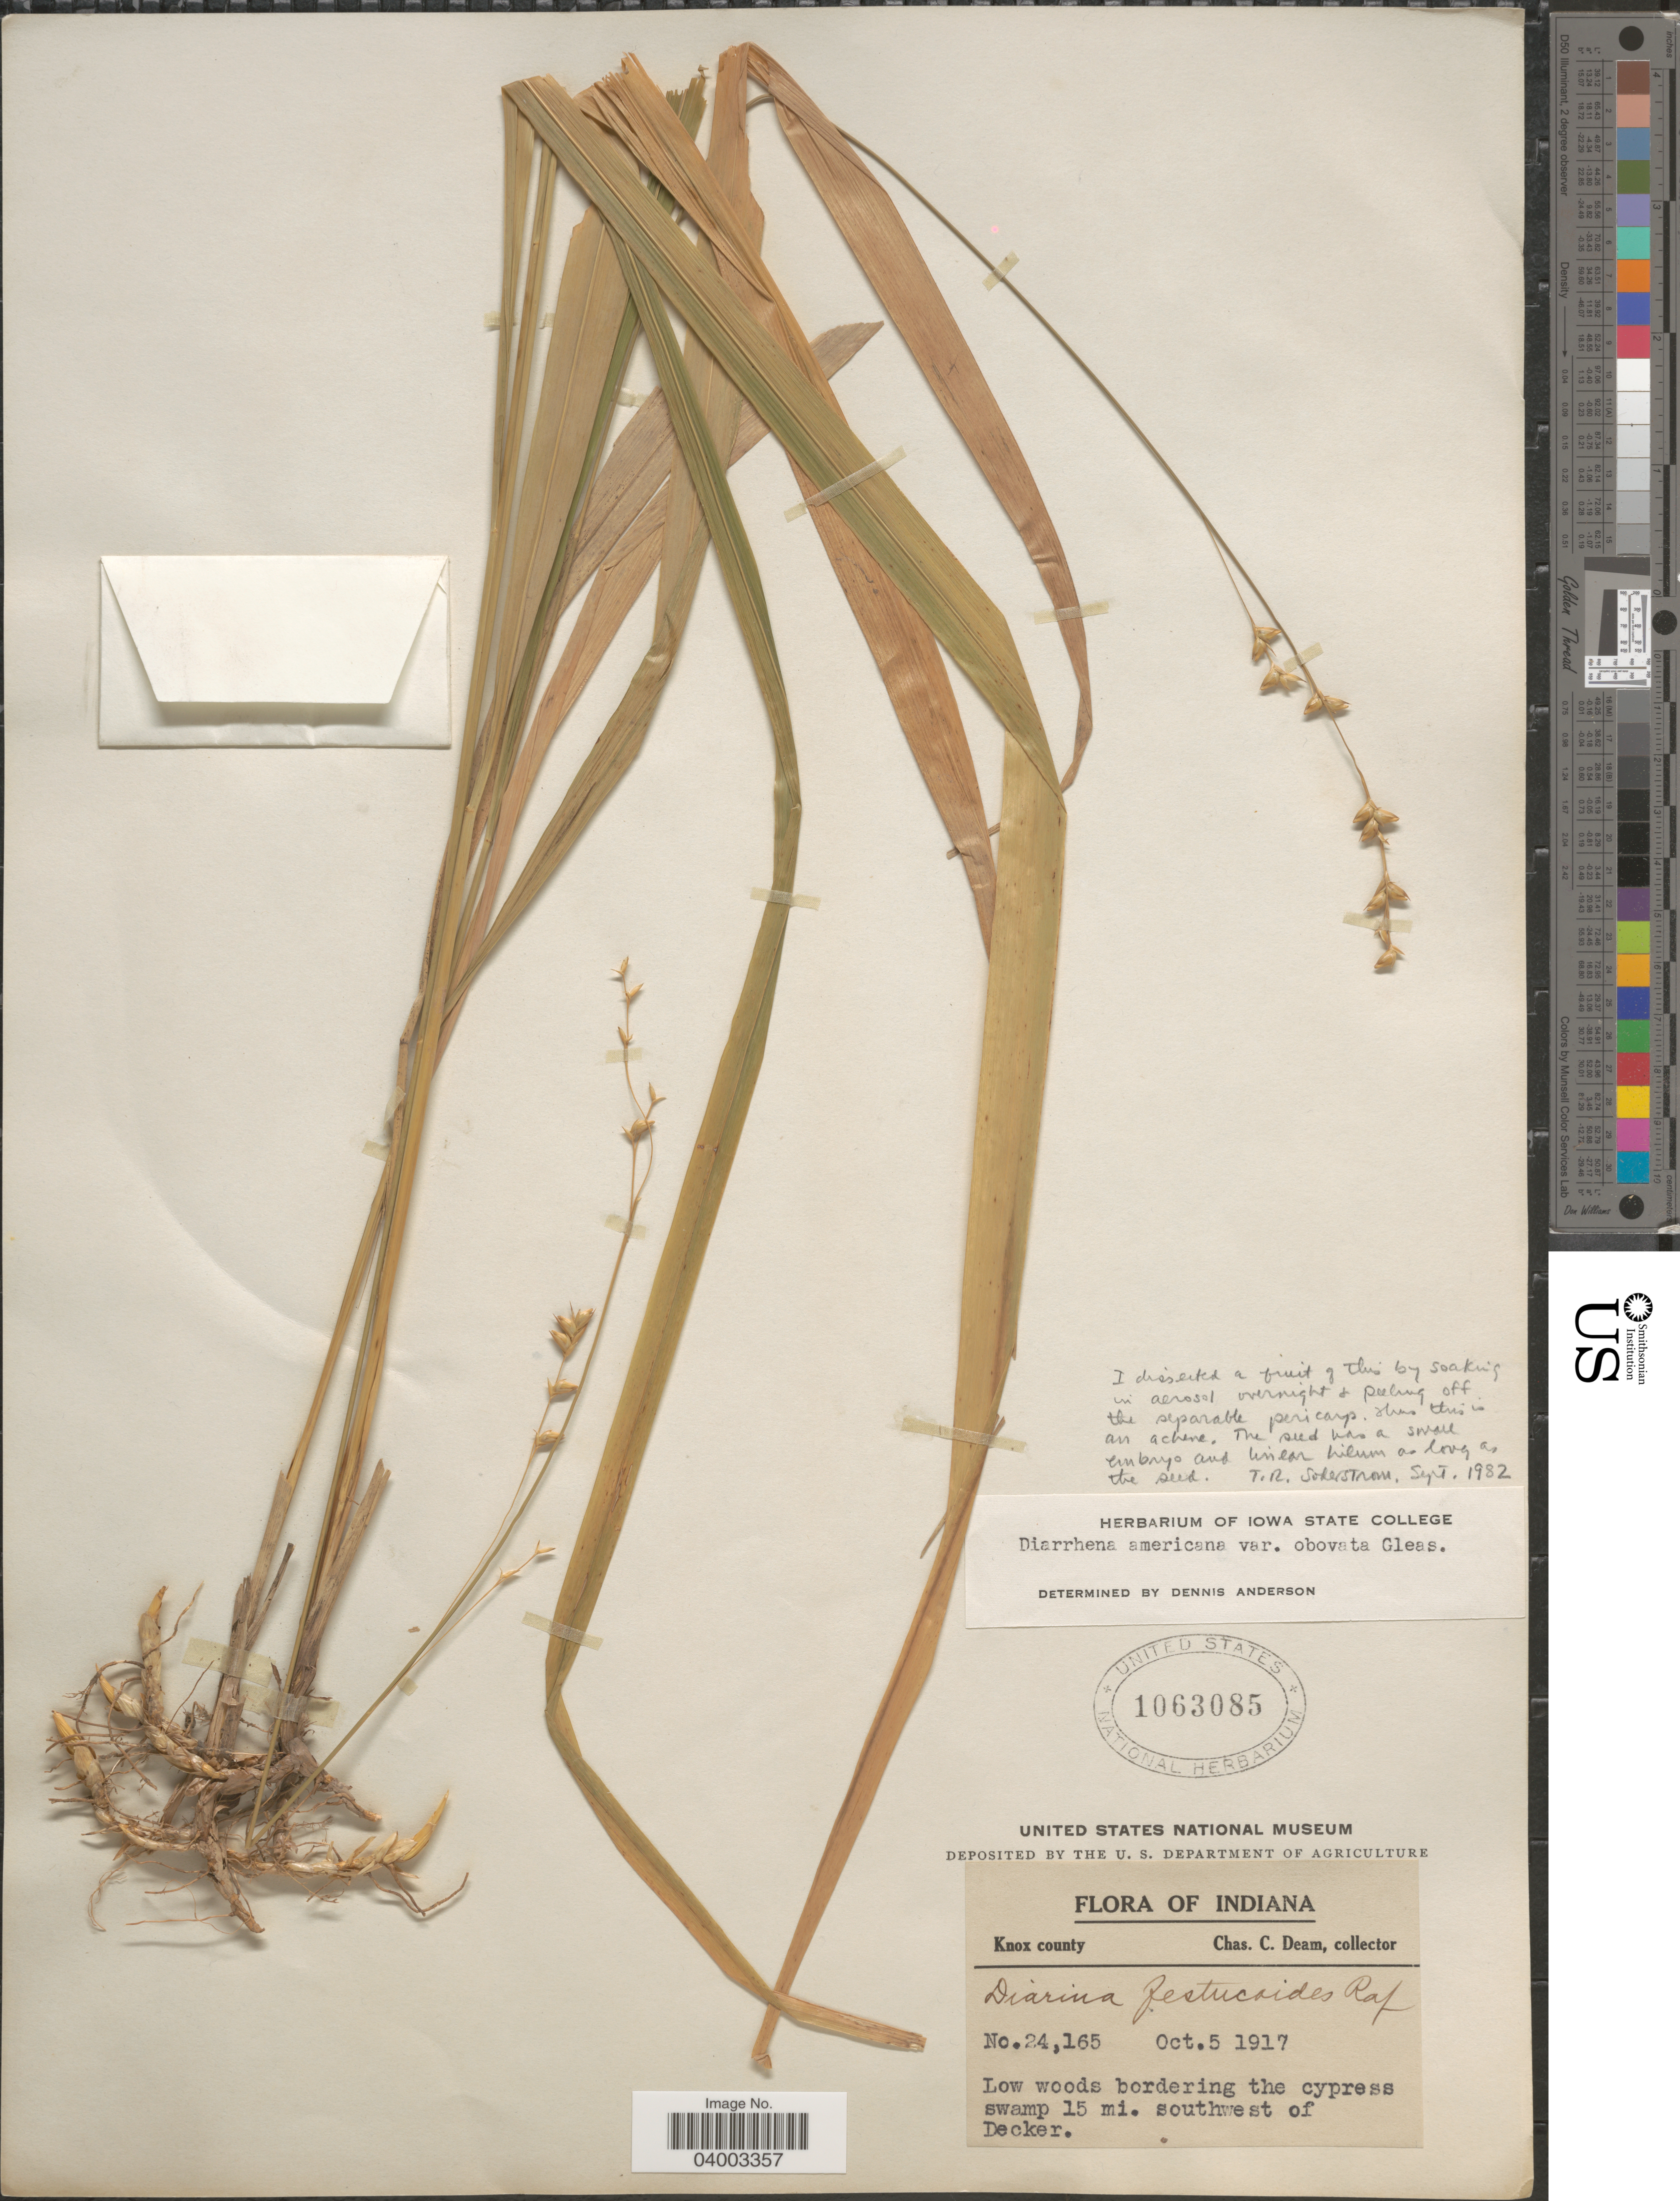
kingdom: Plantae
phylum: Tracheophyta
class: Liliopsida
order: Poales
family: Poaceae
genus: Diarrhena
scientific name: Diarrhena obovata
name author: (Gleason) Brandenburg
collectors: C. C. Deam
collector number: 24165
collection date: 1917-10-05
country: United States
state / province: Indiana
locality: Knox county. Low woods bordering the cypress swamp 15 mi. southwest of Decker.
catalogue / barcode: US 1063085